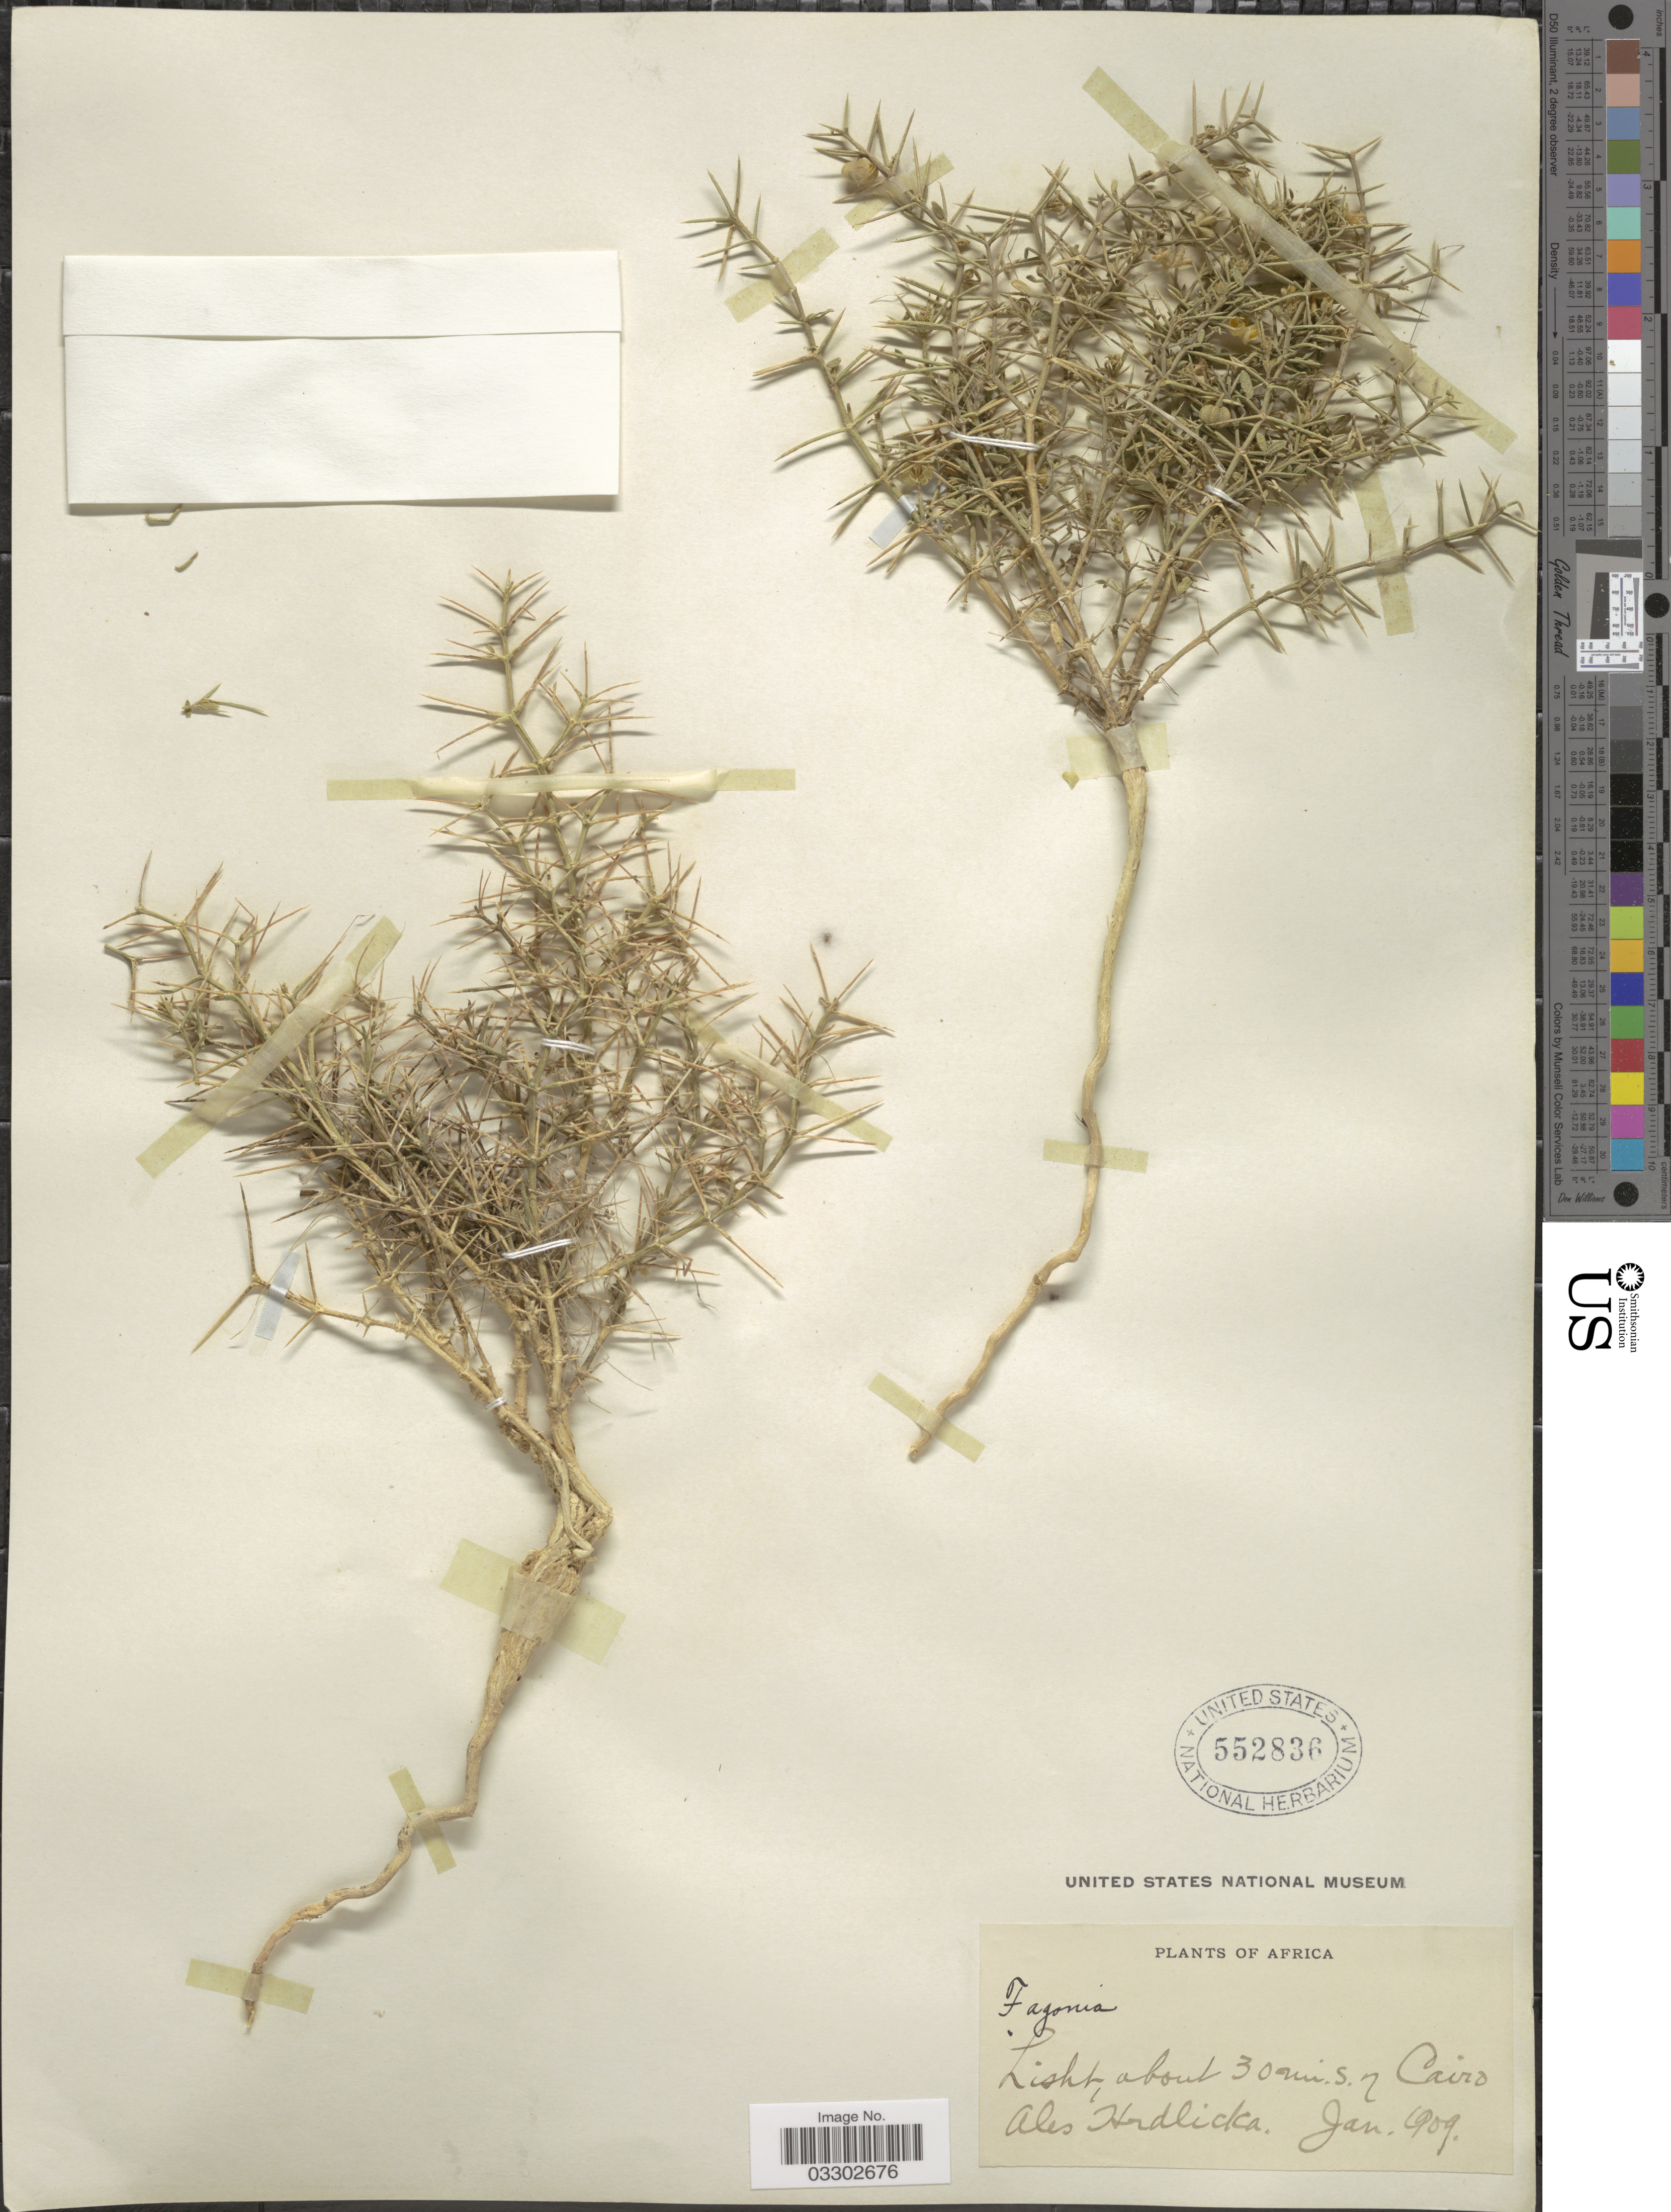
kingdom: Plantae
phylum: Tracheophyta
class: Magnoliopsida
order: Zygophyllales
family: Zygophyllaceae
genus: Fagonia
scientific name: Fagonia sp.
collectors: A. Hrdlicka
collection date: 1909-01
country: Egypt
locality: Africa. Lisht, about 30 mi. s. of Cairo.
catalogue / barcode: US 552836